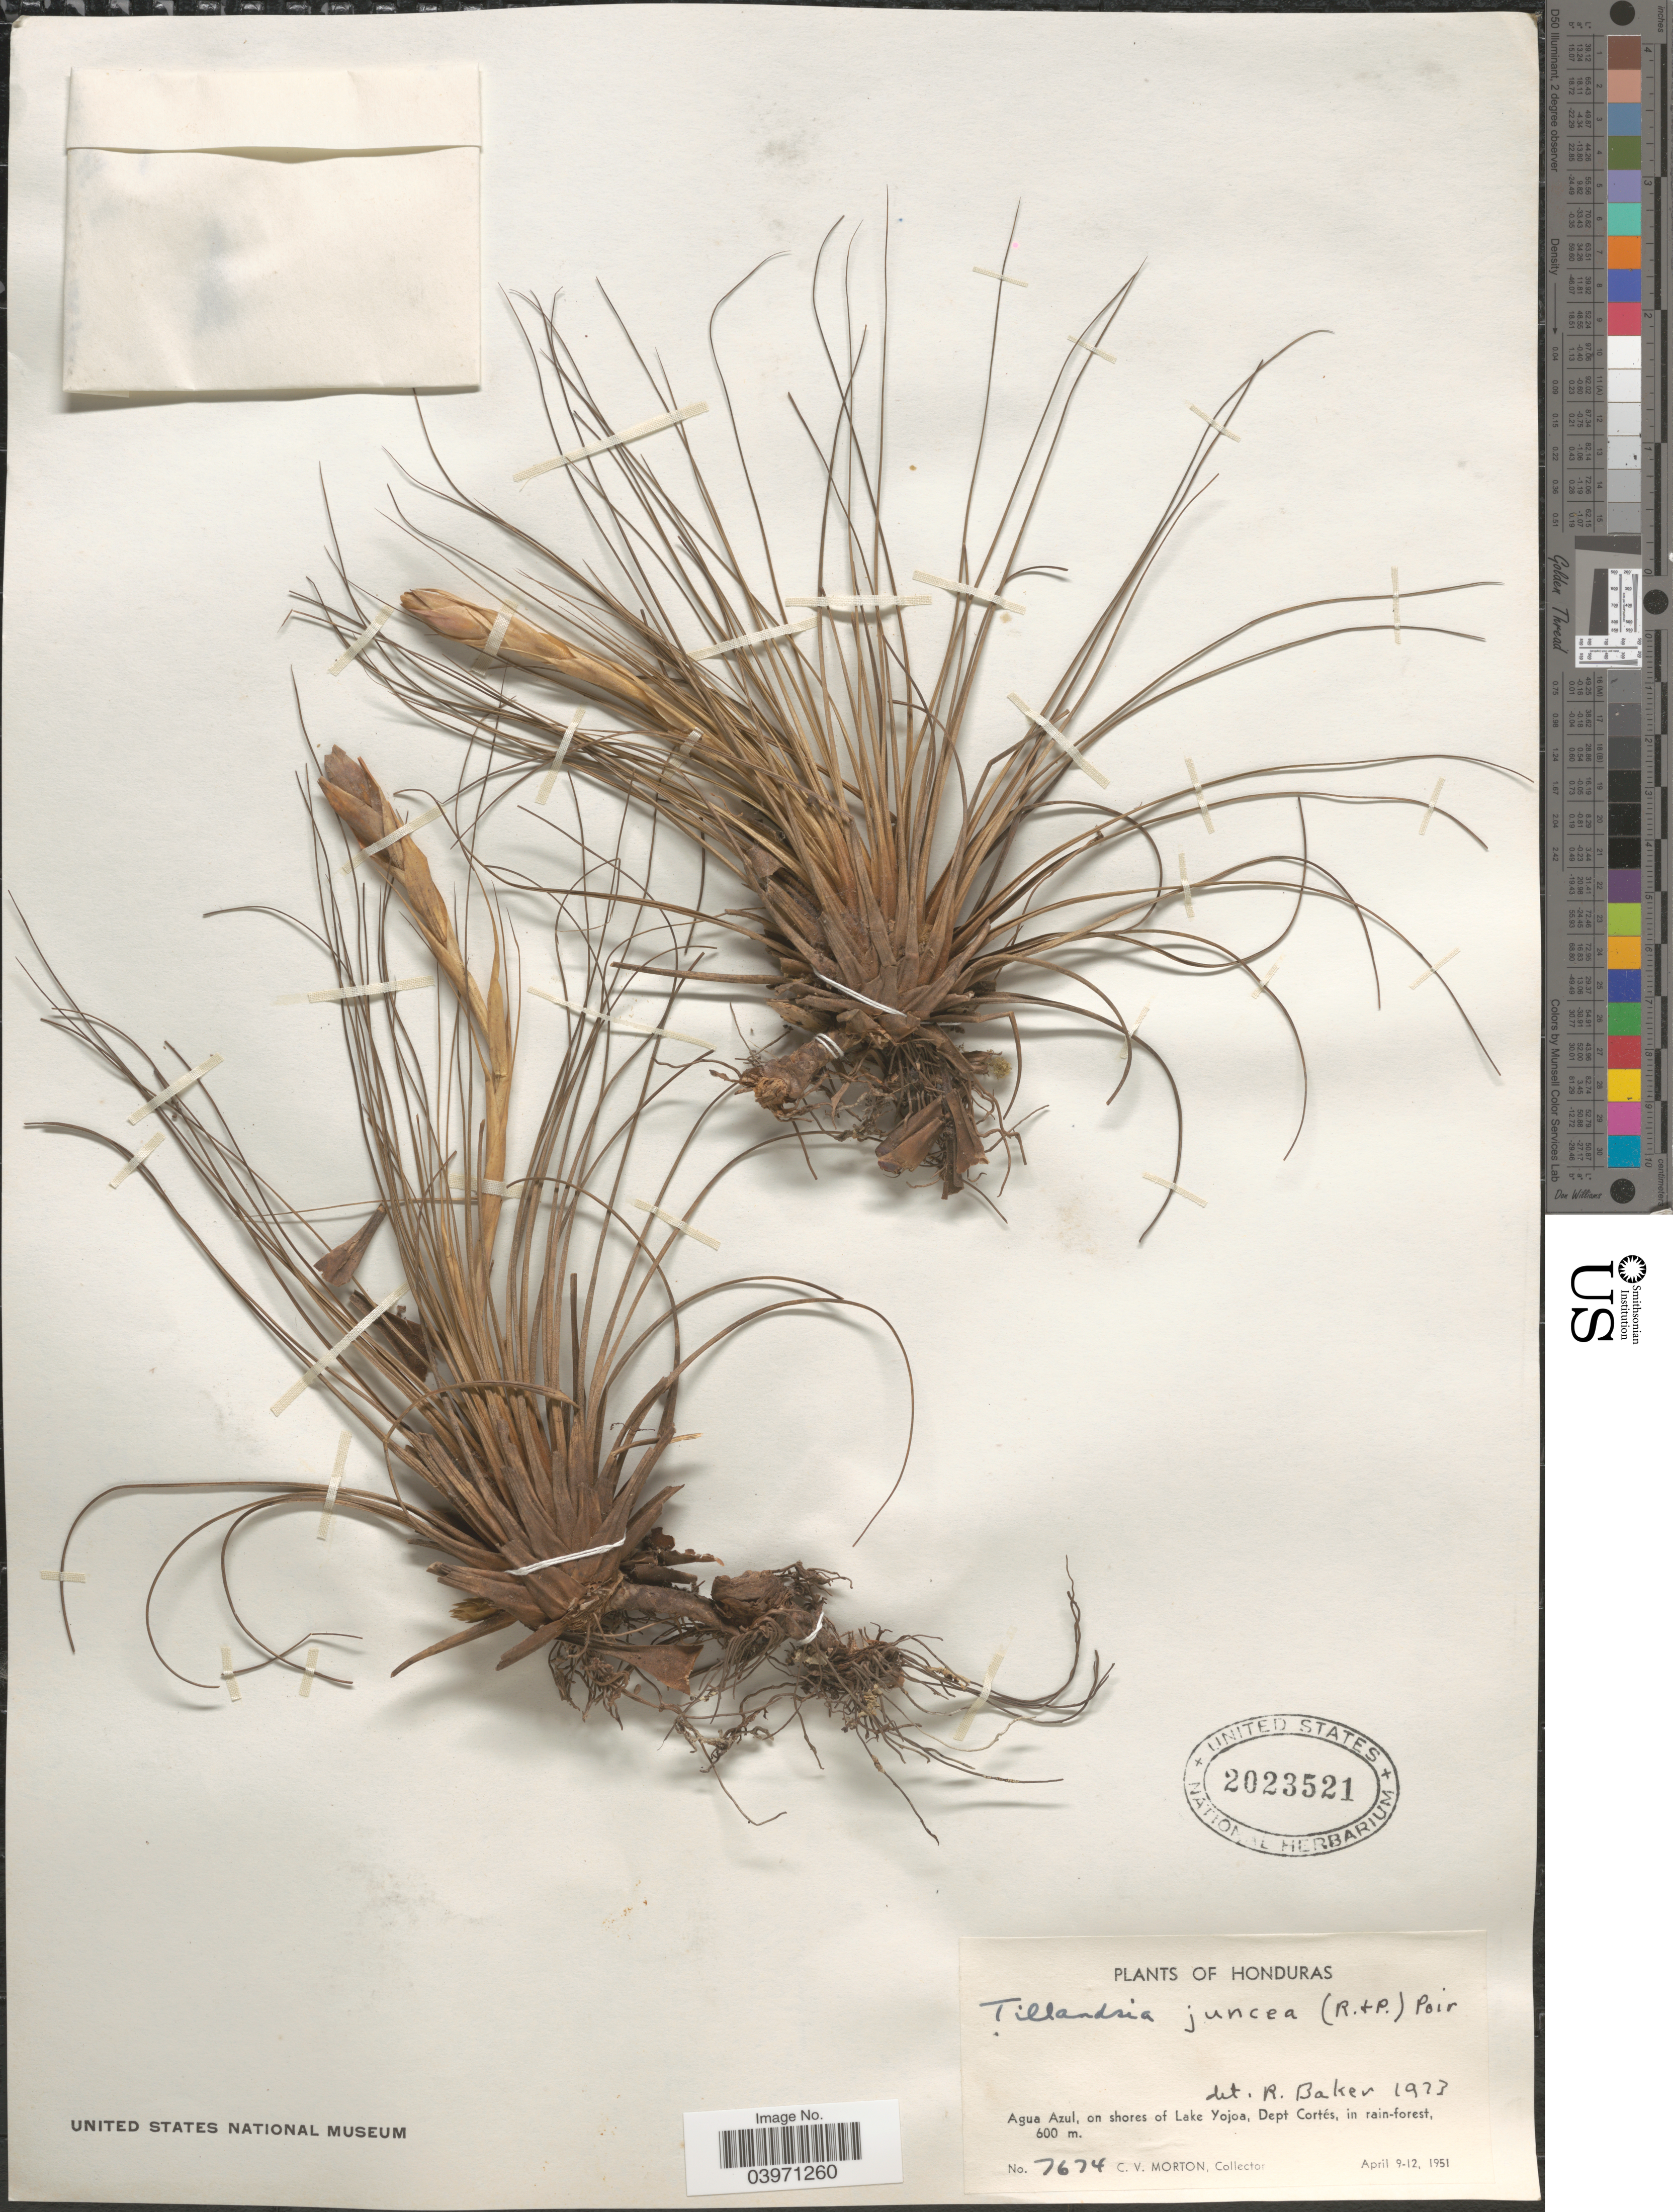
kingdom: Plantae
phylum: Tracheophyta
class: Liliopsida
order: Poales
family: Bromeliaceae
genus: Tillandsia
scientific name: Tillandsia juncea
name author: (Ruiz & Pav.) Poir.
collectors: C. V. Morton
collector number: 7674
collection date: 1951-04-09/1951-04-12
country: Honduras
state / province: Cortes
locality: Agua Azul, on shores of Lake Yojoa, Dept Cortés.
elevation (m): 600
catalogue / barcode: US 2023521